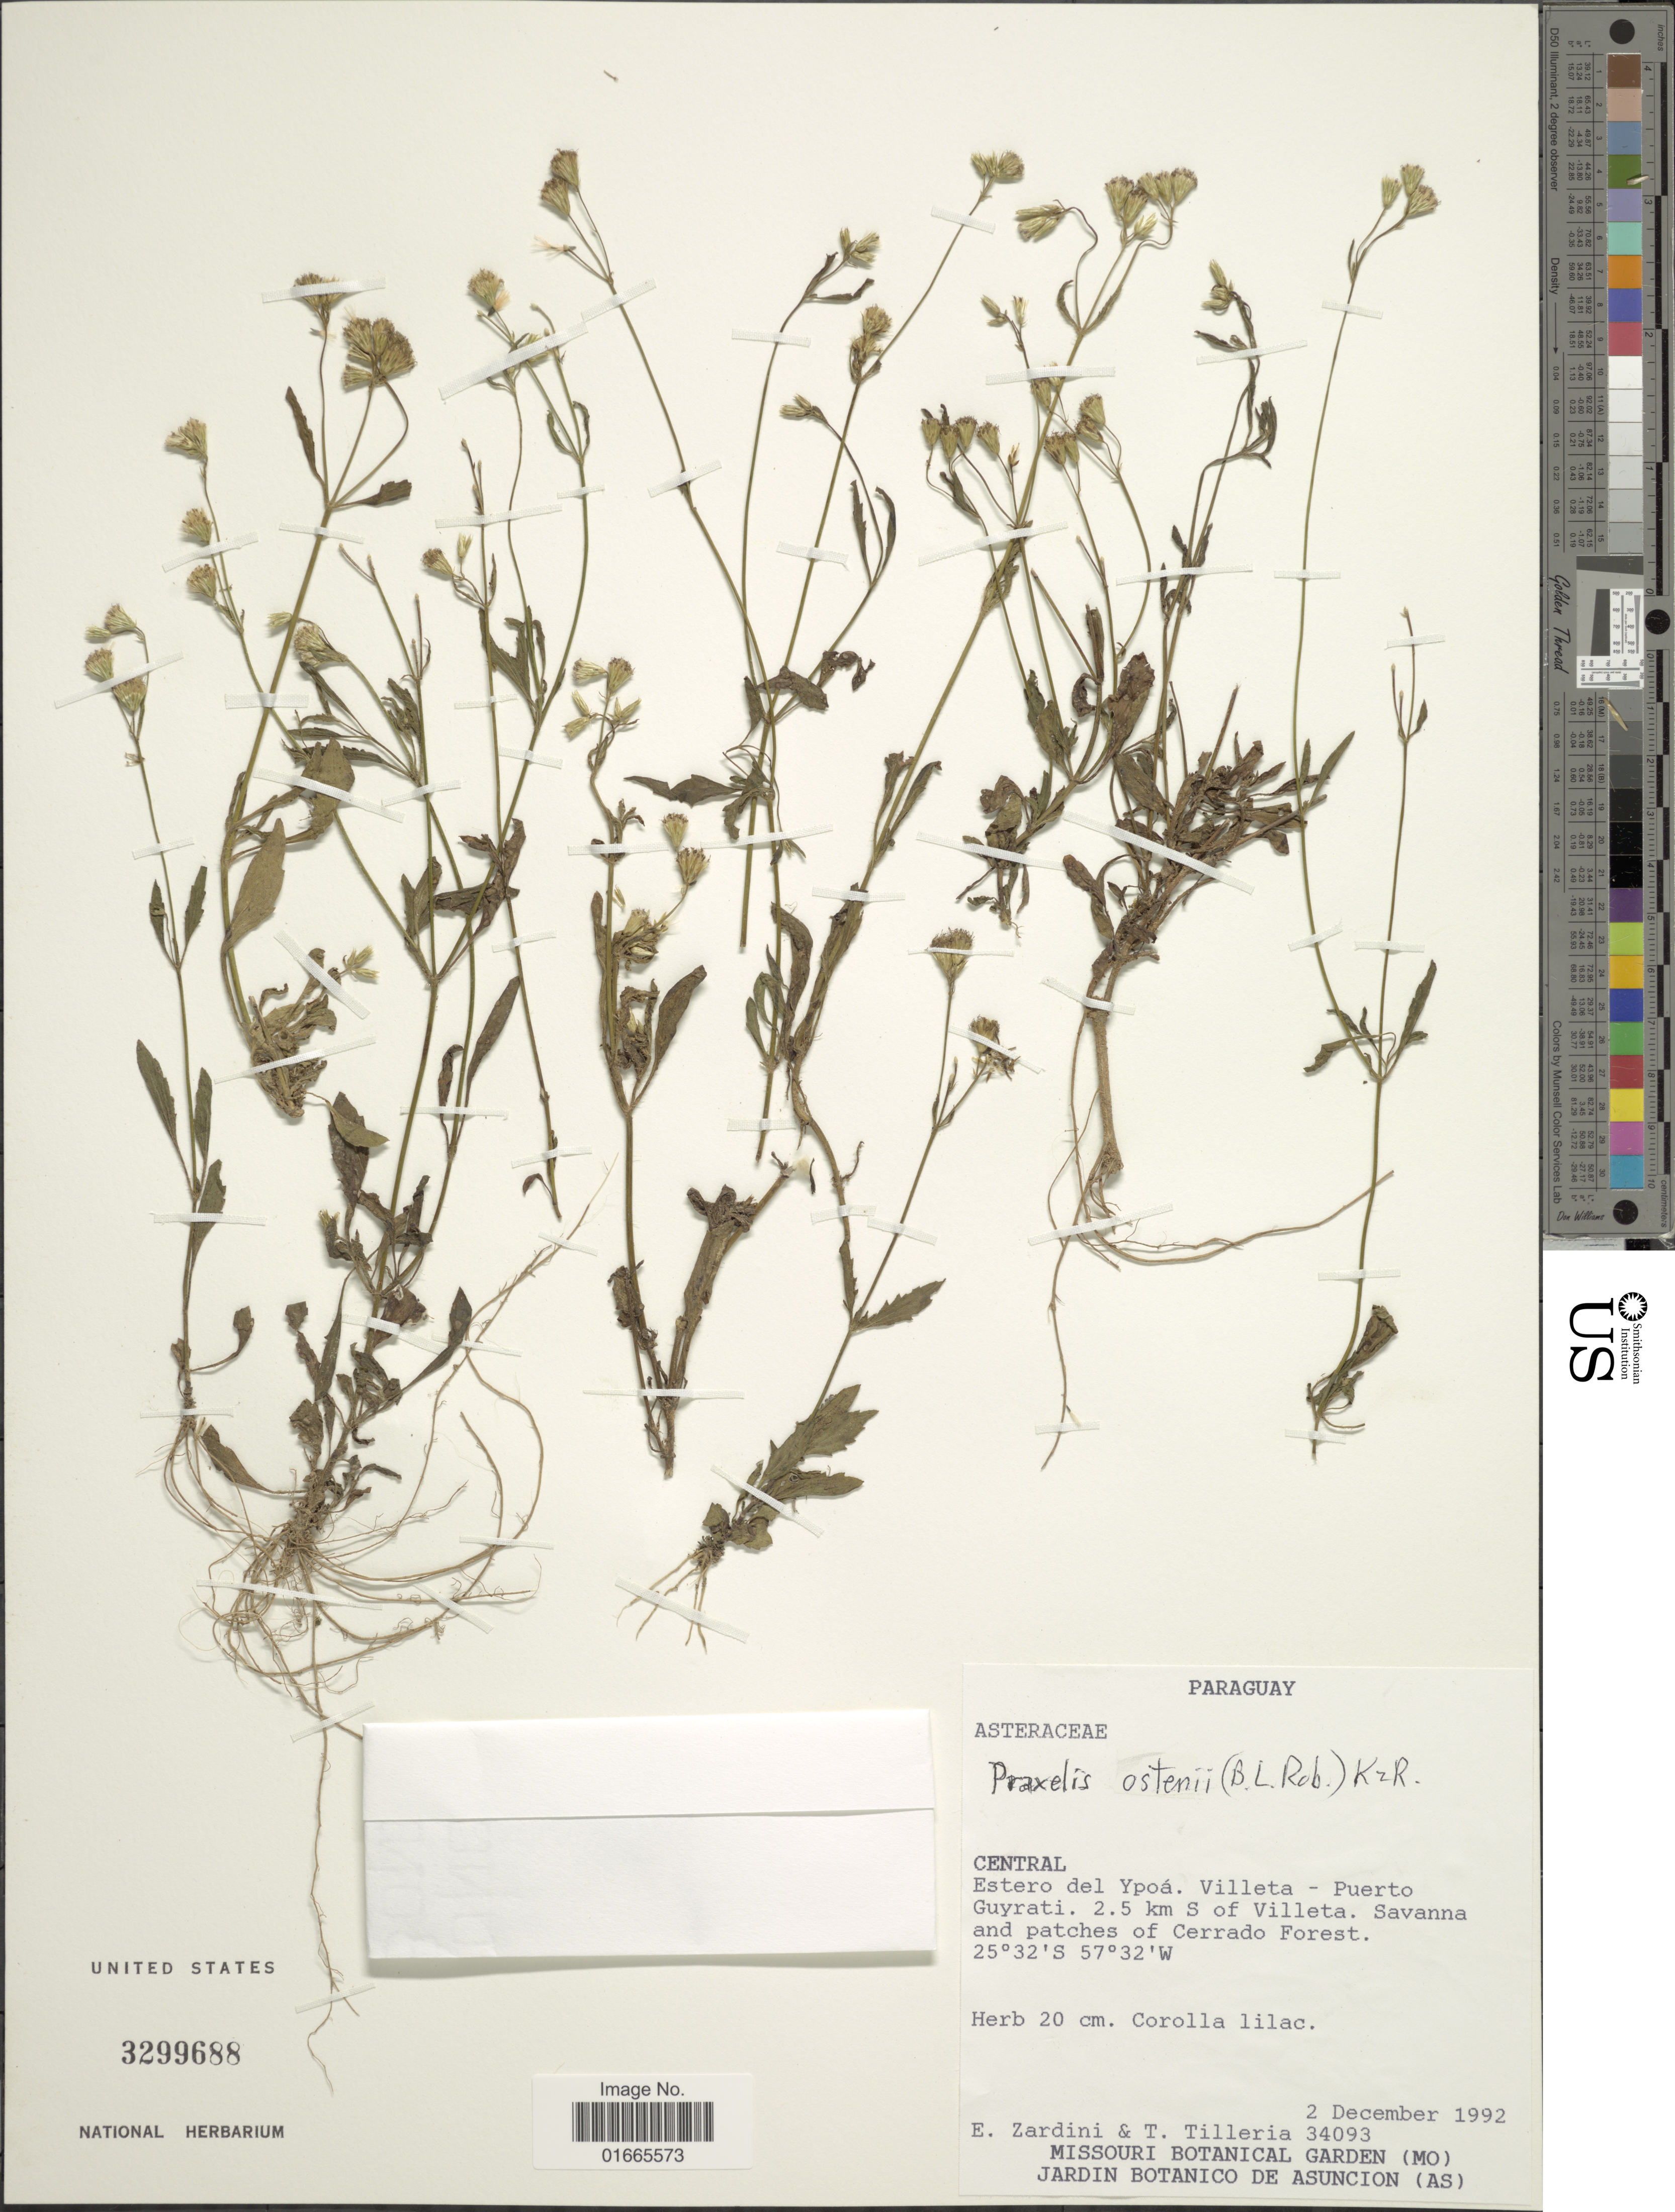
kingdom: Plantae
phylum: Tracheophyta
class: Magnoliopsida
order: Asterales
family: Asteraceae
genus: Praxelis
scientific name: Praxelis ostenii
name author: (B.L. Rob.) R.M. King & H. Rob.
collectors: E. M. Zardini & T. Tilleria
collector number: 34093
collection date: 1992-12-02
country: Paraguay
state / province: Central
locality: Estero del Ypoá. Villeta-Puerto Guyrati. 2.5 km S of Villeta.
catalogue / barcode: US 3299688